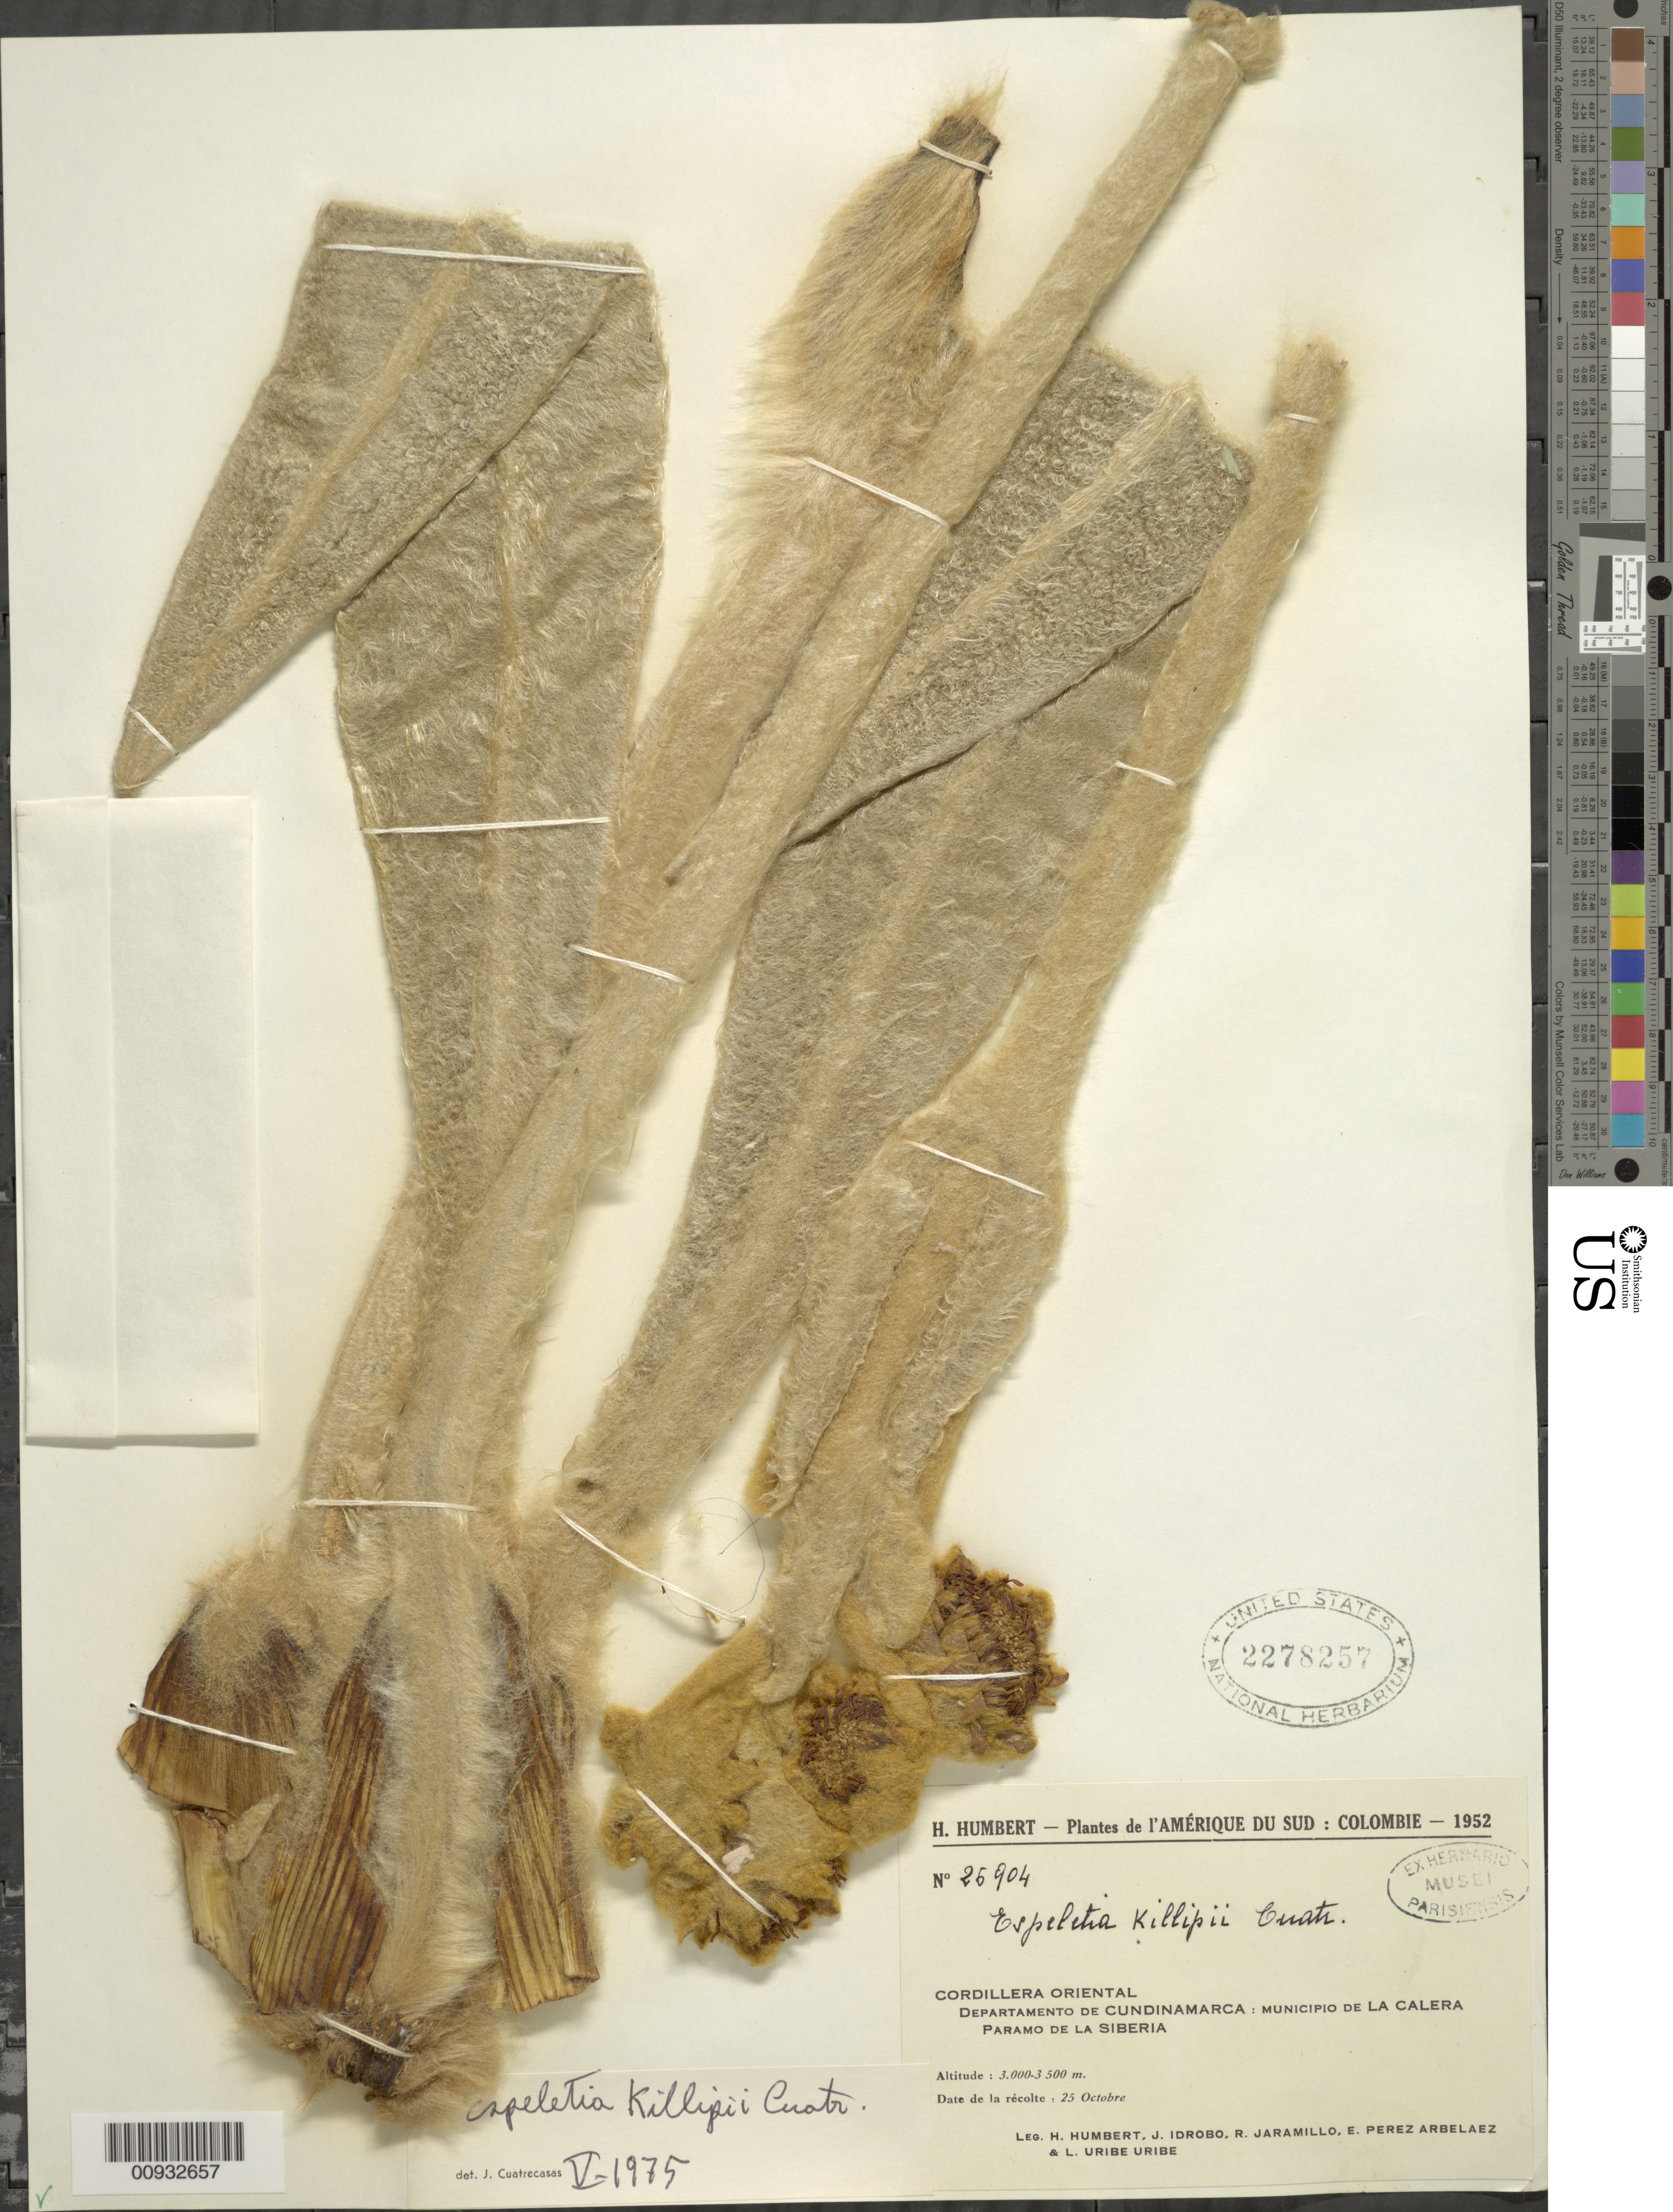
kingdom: Plantae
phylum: Tracheophyta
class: Magnoliopsida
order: Asterales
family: Asteraceae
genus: Espeletia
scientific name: Espeletia killipii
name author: Cuatrec.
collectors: H. Humbert, J. M. Idrobo, R. Jaramillo M., E. Pérez Arbeláez & L. Uribe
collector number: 25904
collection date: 1952-10-25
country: Colombia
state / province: Cundinamarca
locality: Cordillera Oriental; Municipio de La Calera Paramo de La Siberia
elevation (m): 3000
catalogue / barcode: US 2278257